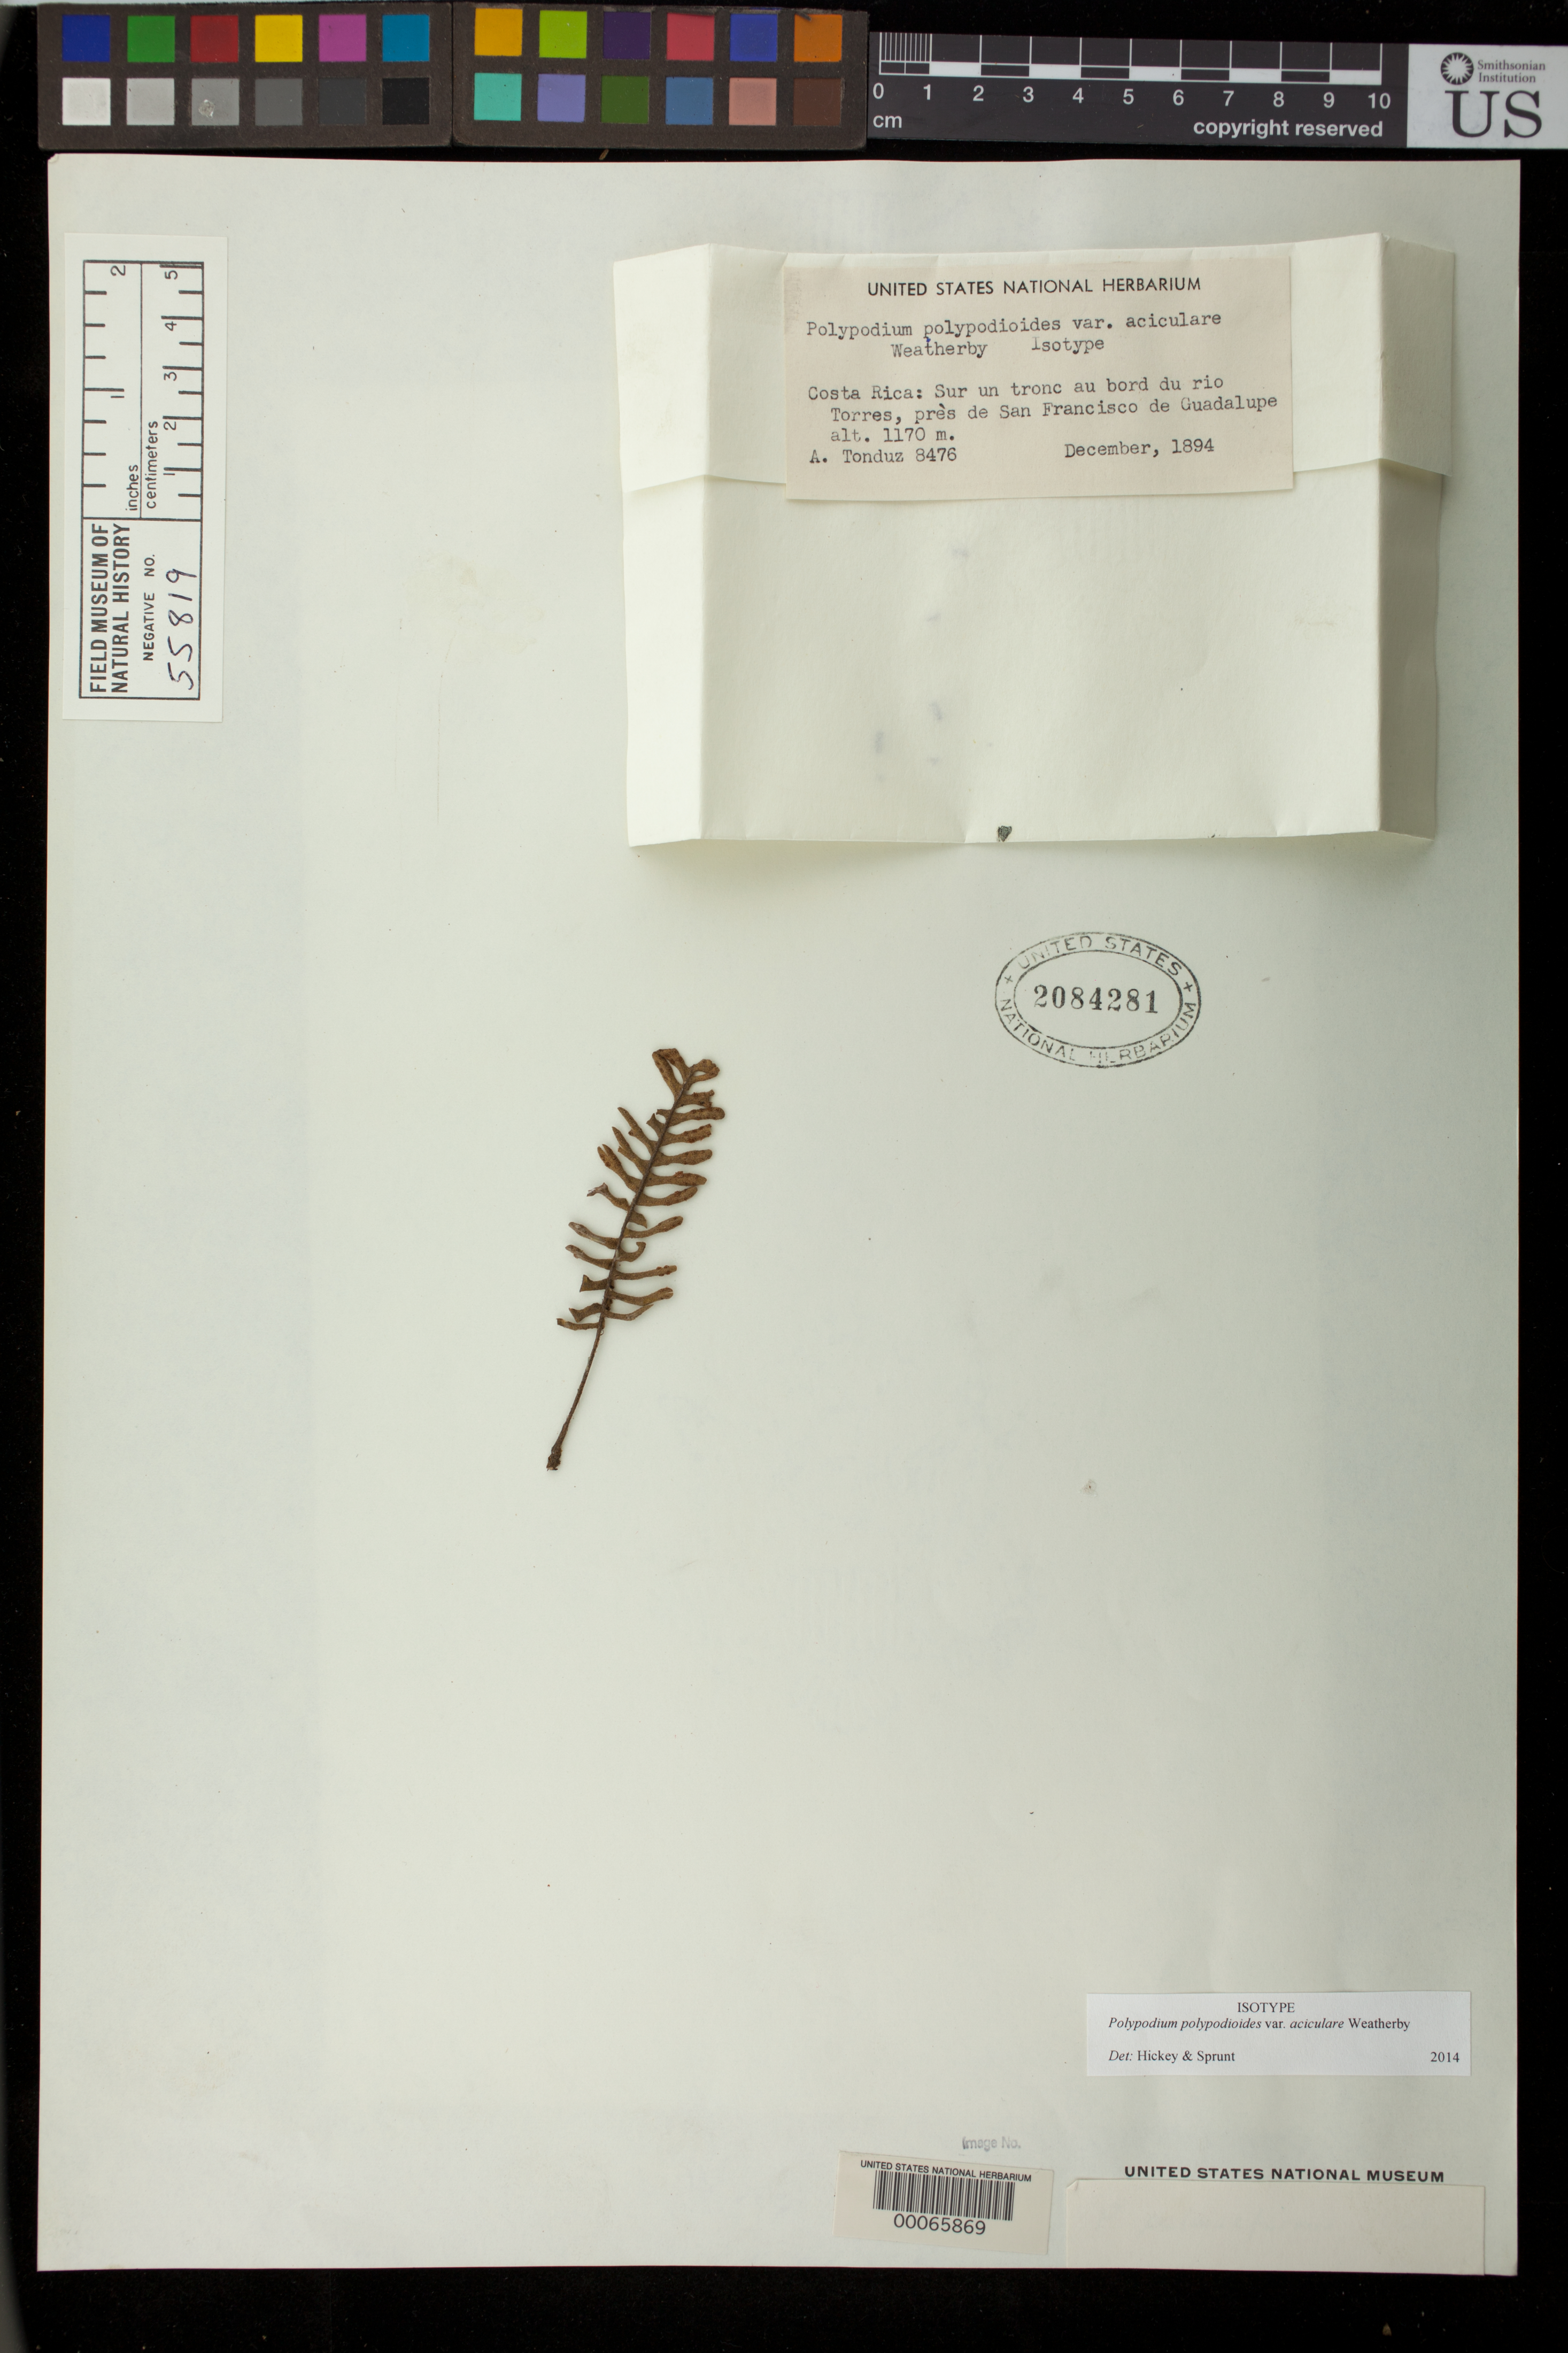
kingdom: Plantae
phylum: Tracheophyta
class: Polypodiopsida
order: Polypodiales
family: Polypodiaceae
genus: Polypodium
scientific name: Polypodium polypodioides var. aciculare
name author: Weath.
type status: Isotype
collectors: A. Tonduz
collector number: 8476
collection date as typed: Dec 1894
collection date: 1894-12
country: Costa Rica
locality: Sur un tronc au bord du Rio Torres, pres de San Francisco de Guadalupe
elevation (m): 1170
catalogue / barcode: US 2084281